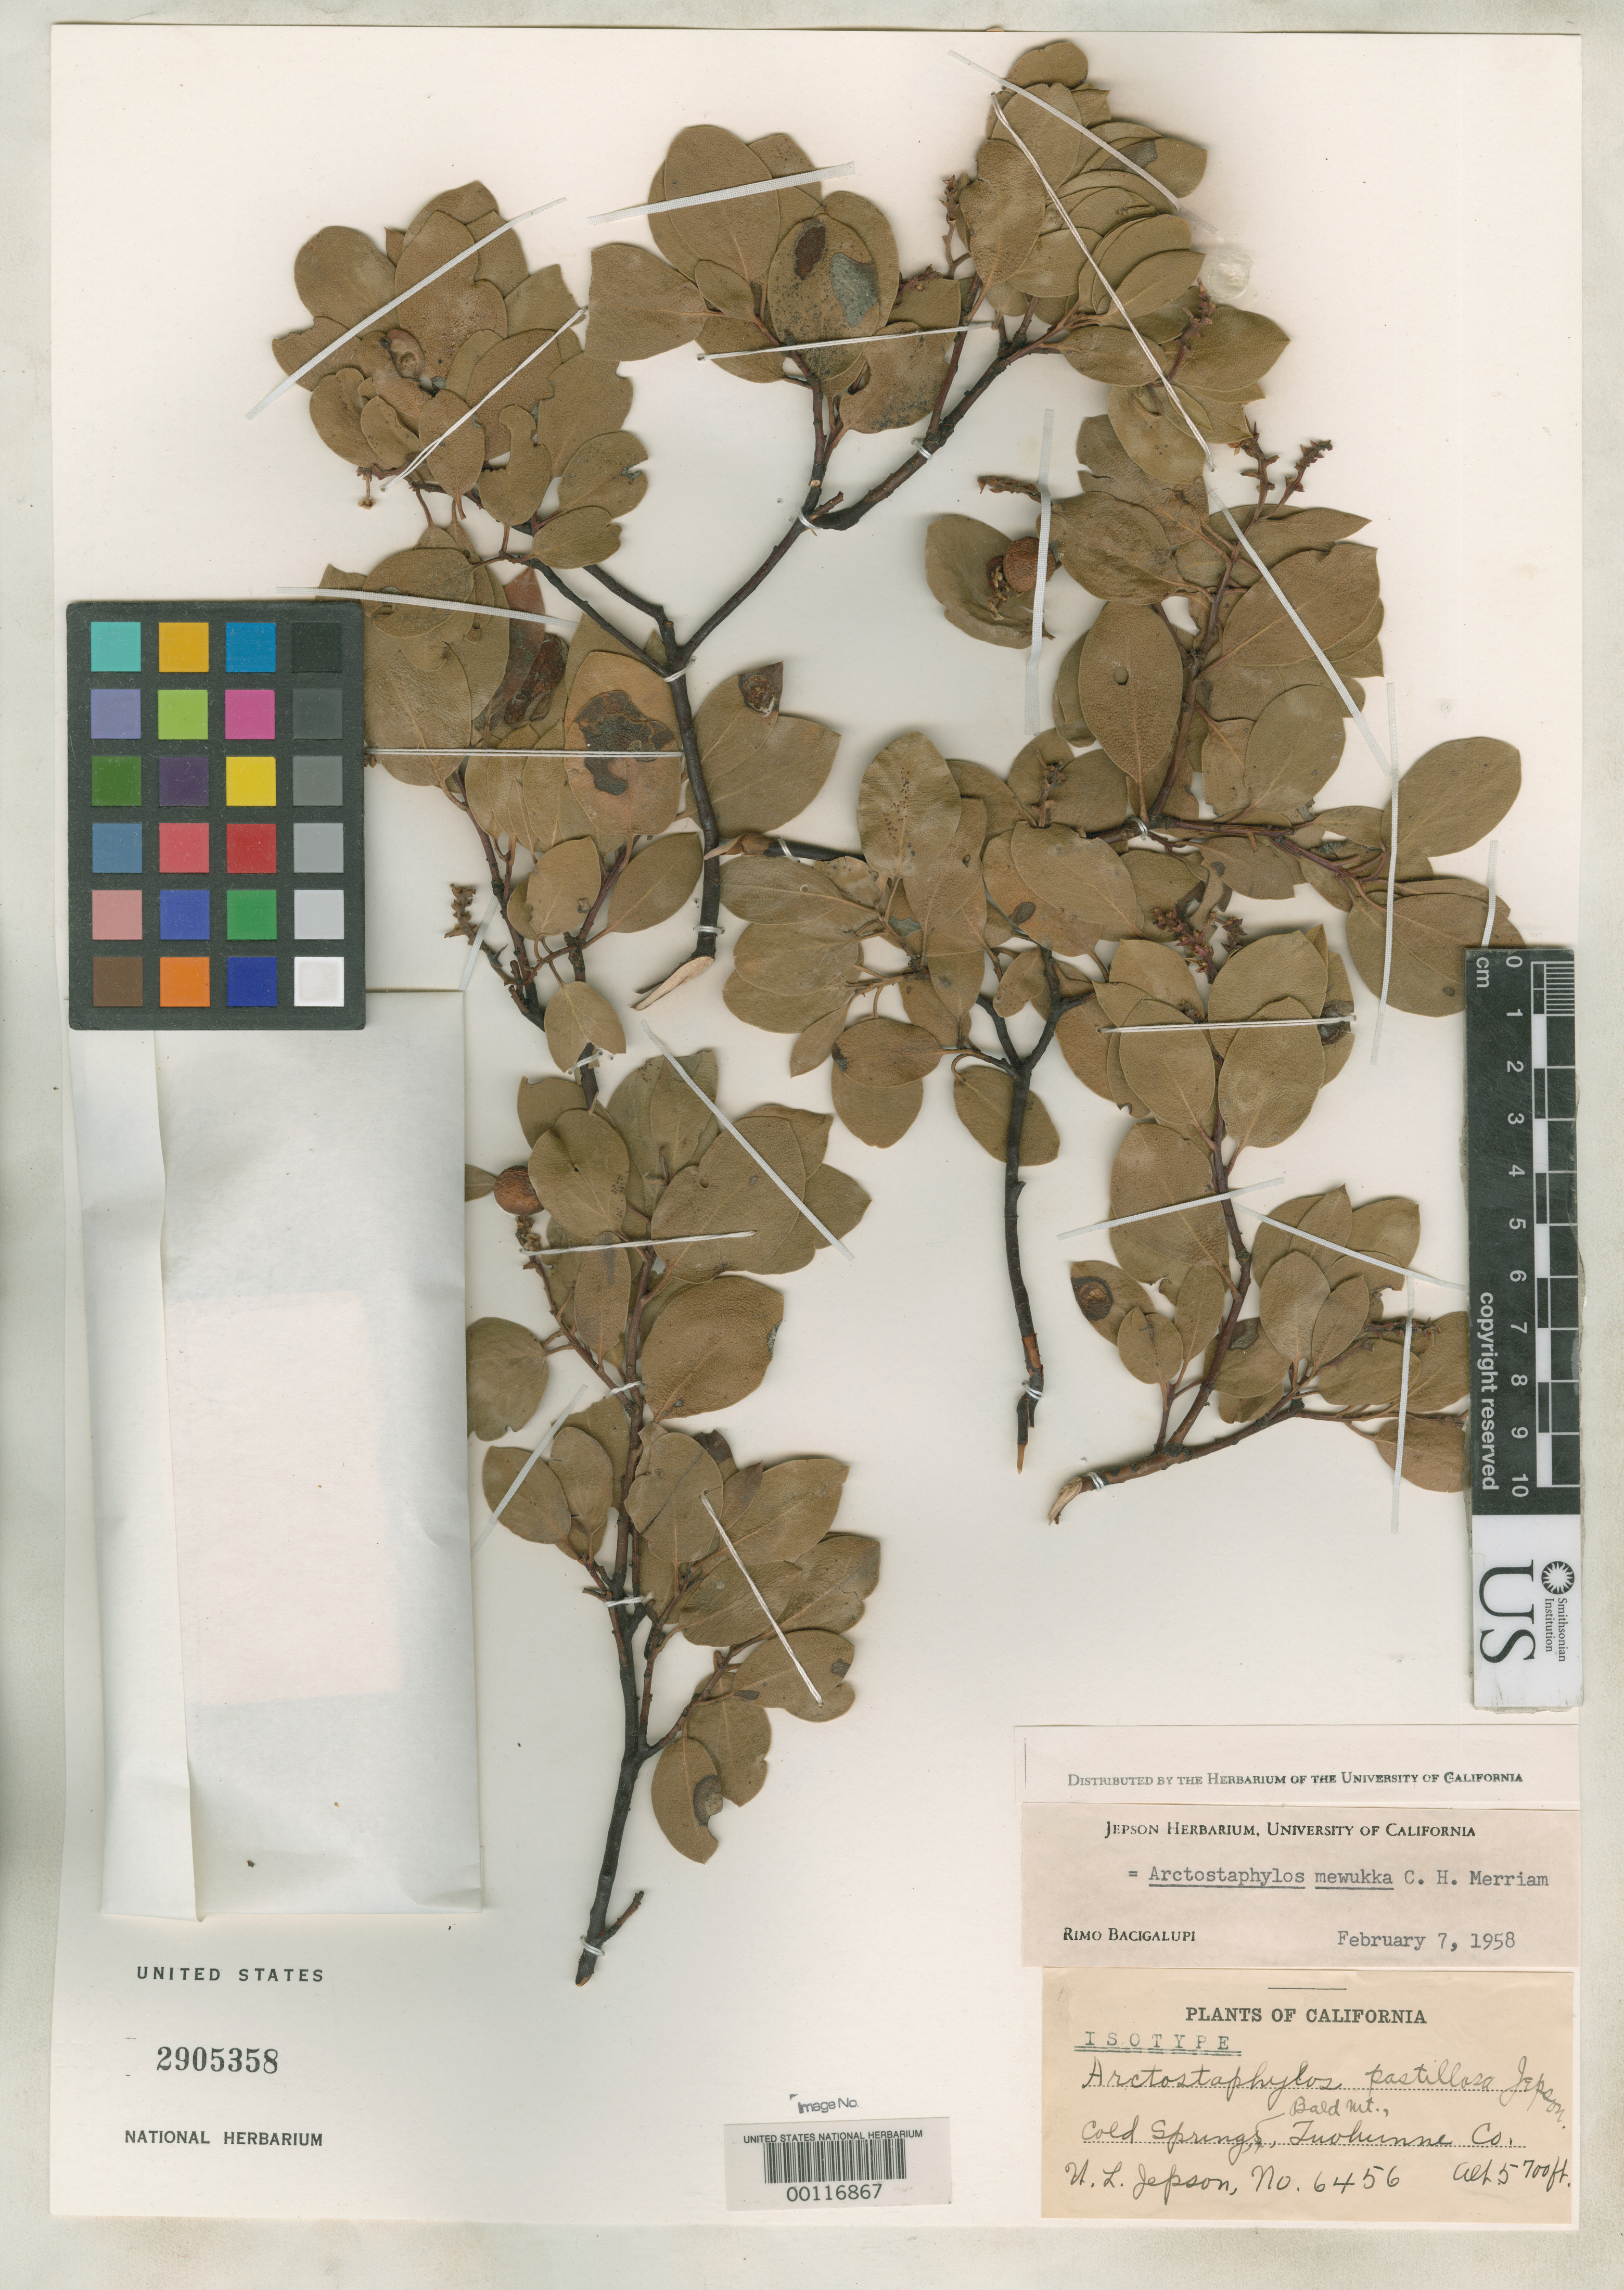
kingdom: Plantae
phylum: Tracheophyta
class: Magnoliopsida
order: Ericales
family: Ericaceae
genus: Arctostaphylos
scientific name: Arctostaphylos pastillosa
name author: Jeps.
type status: Isotype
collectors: W. L. Jepson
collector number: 6456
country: United States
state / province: California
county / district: Tuolumne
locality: Bald Mt; alt. 5700 ft.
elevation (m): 1737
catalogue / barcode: US 2905358